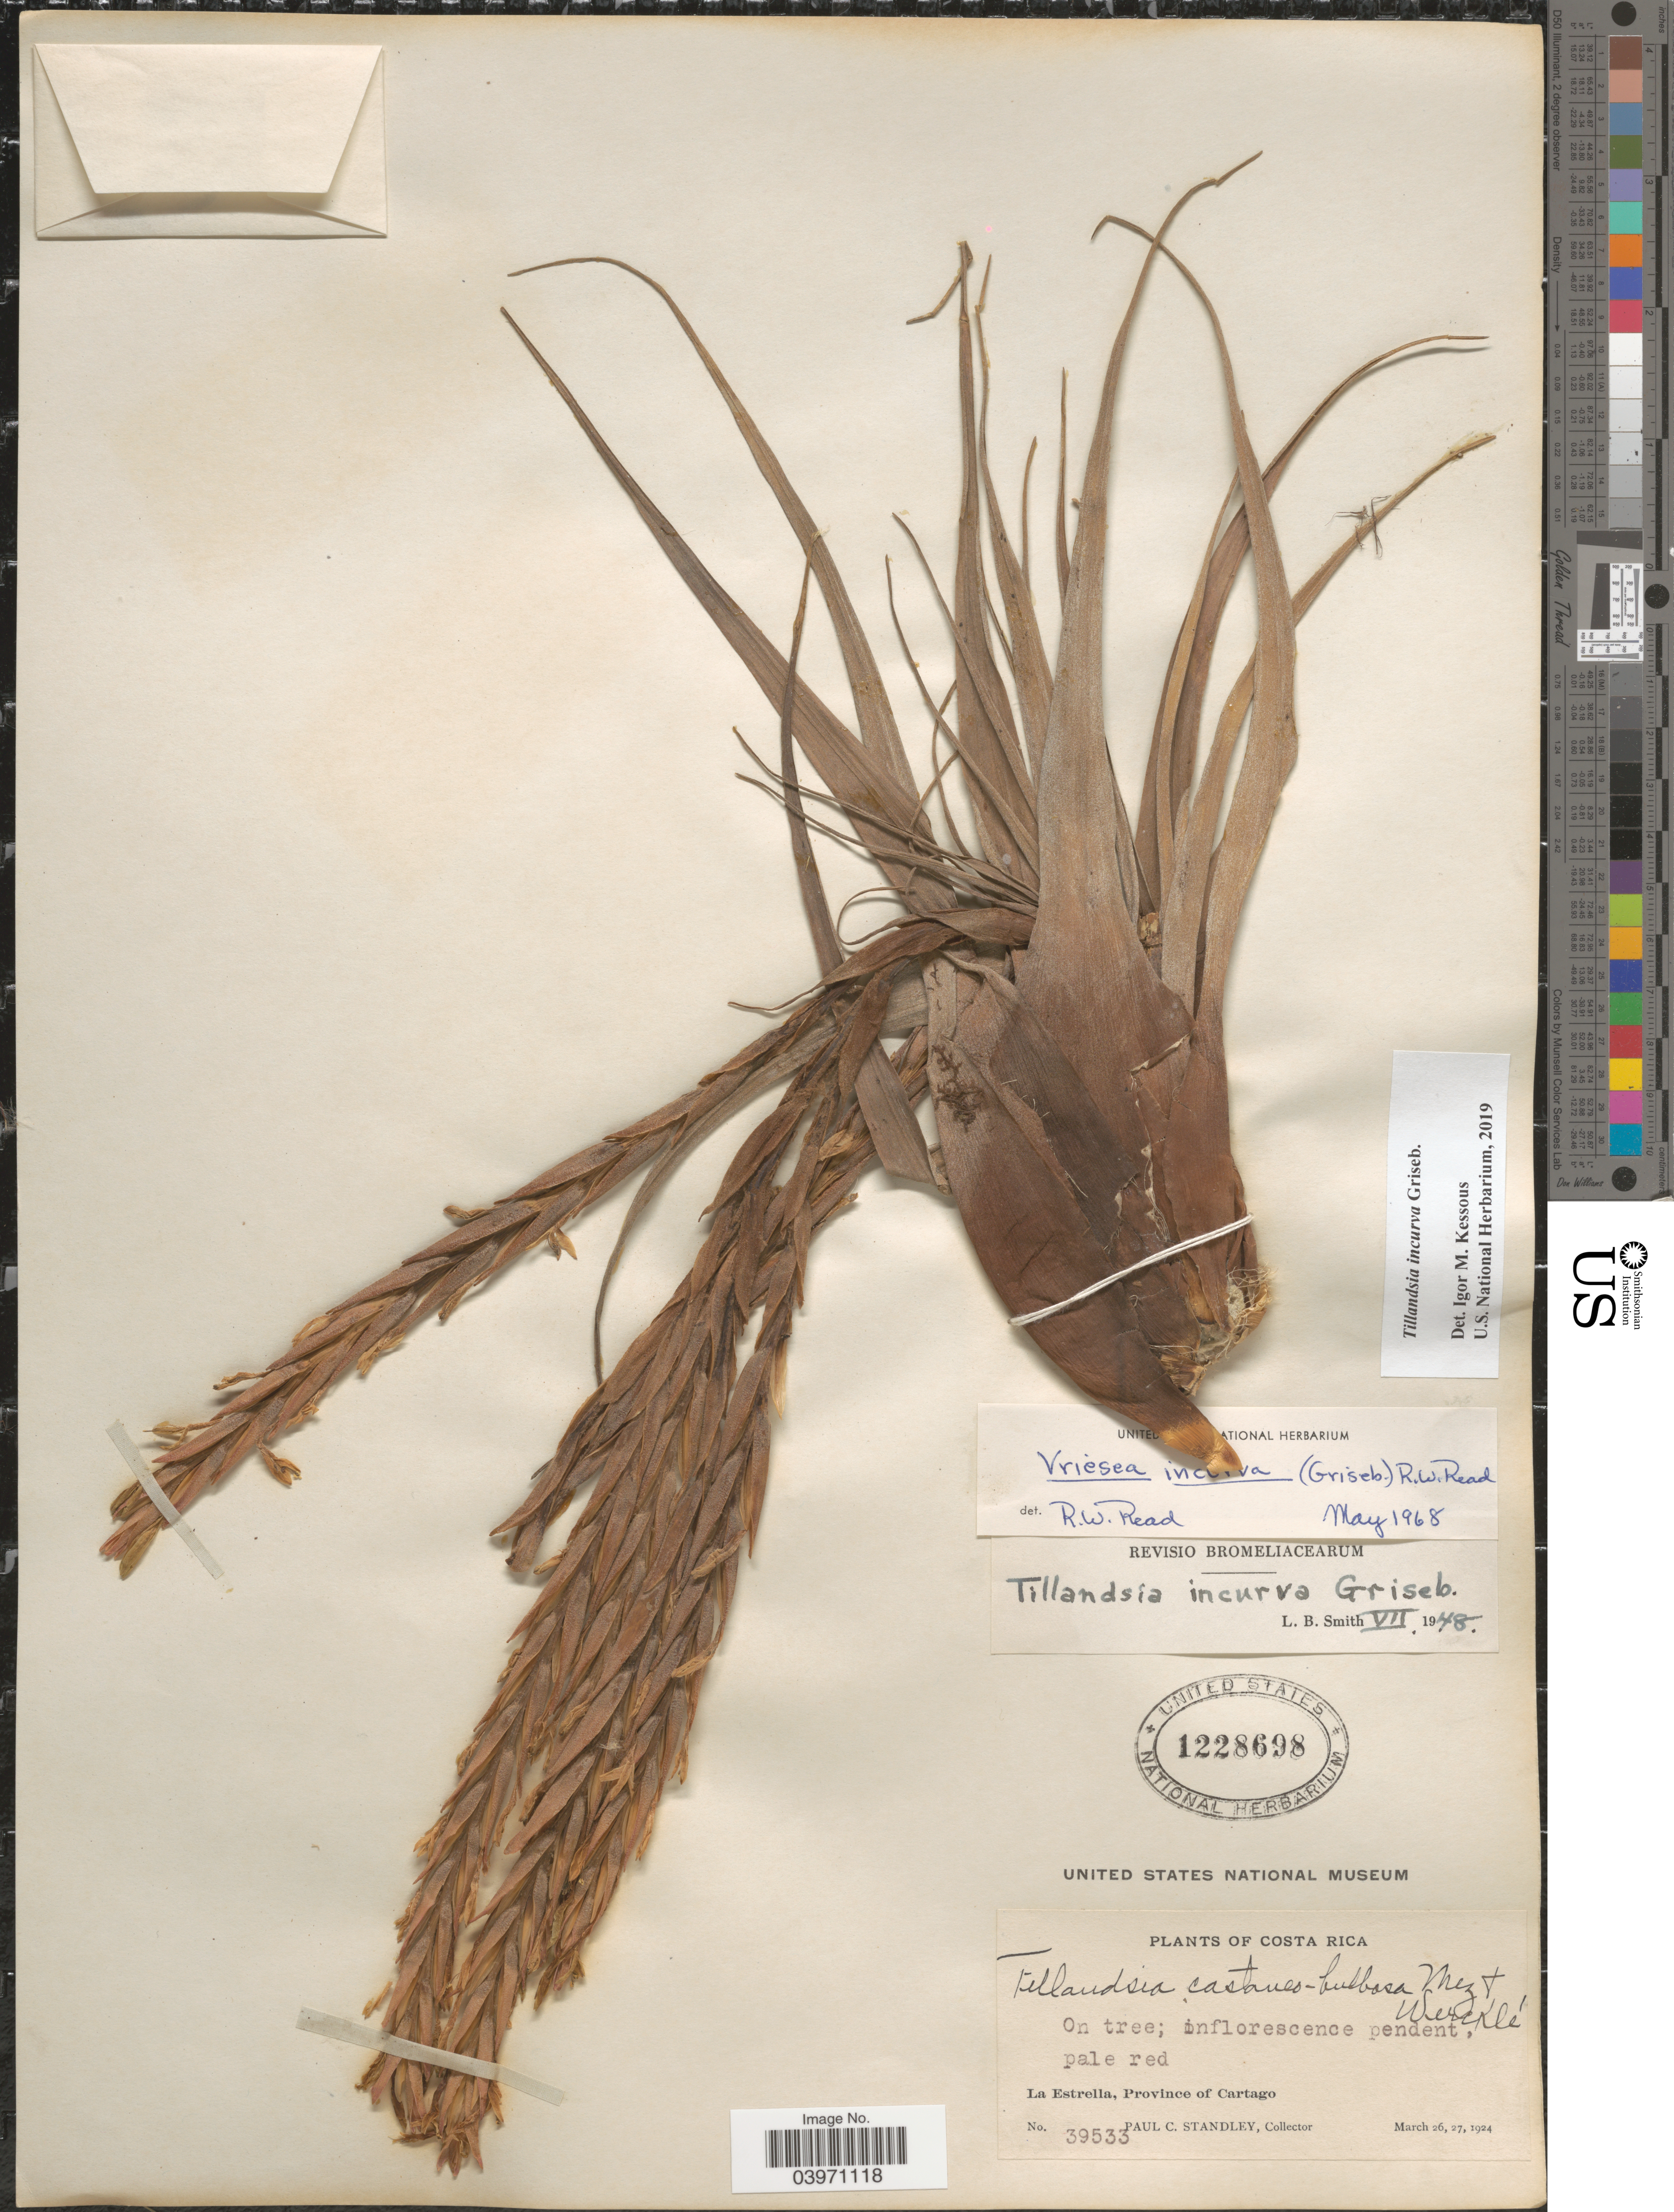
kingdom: Plantae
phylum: Tracheophyta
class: Liliopsida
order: Poales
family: Bromeliaceae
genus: Tillandsia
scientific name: Tillandsia incurva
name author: Griseb.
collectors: P. C. Standley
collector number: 39533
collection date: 1924-03-26/1924-03-27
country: Costa Rica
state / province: Cartago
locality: La Estrella.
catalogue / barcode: US 1228698